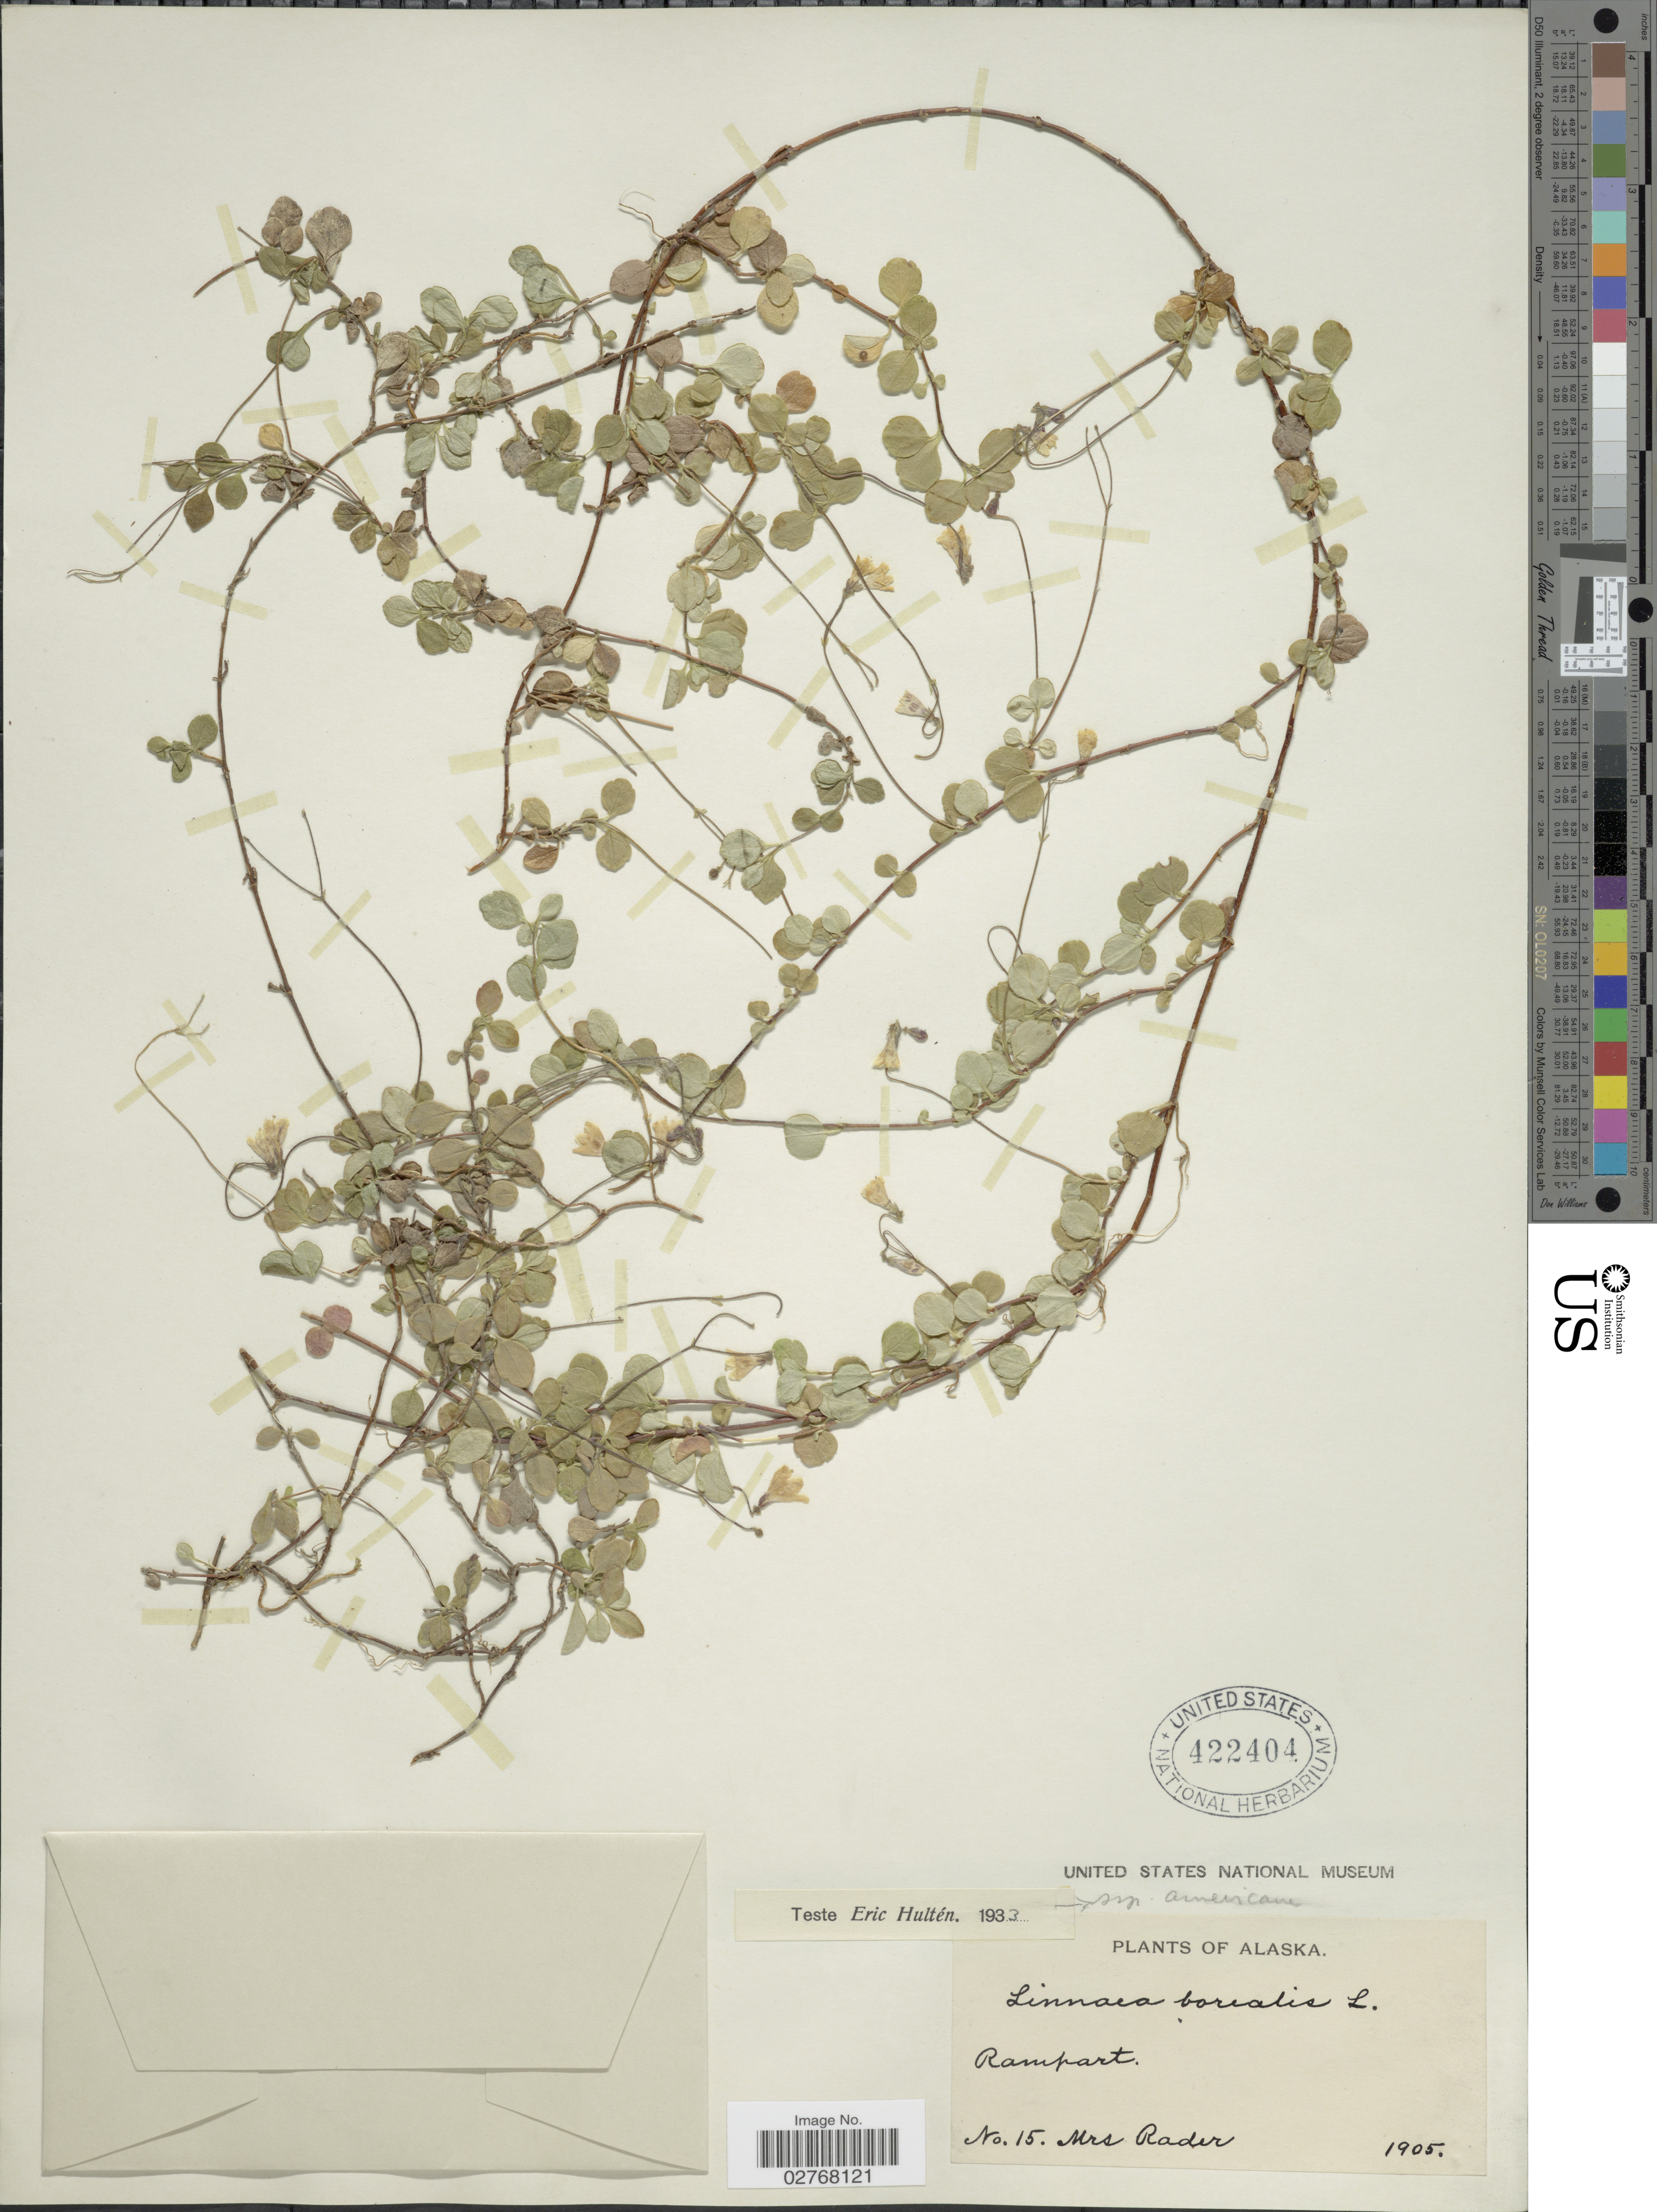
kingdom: Plantae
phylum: Tracheophyta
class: Magnoliopsida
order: Dipsacales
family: Caprifoliaceae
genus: Linnaea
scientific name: Linnaea borealis var. americana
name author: (J. Forbes) Rehder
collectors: Mrs. Rader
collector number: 15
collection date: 1905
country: United States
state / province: Alaska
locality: Rampart.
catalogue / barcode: US 422404